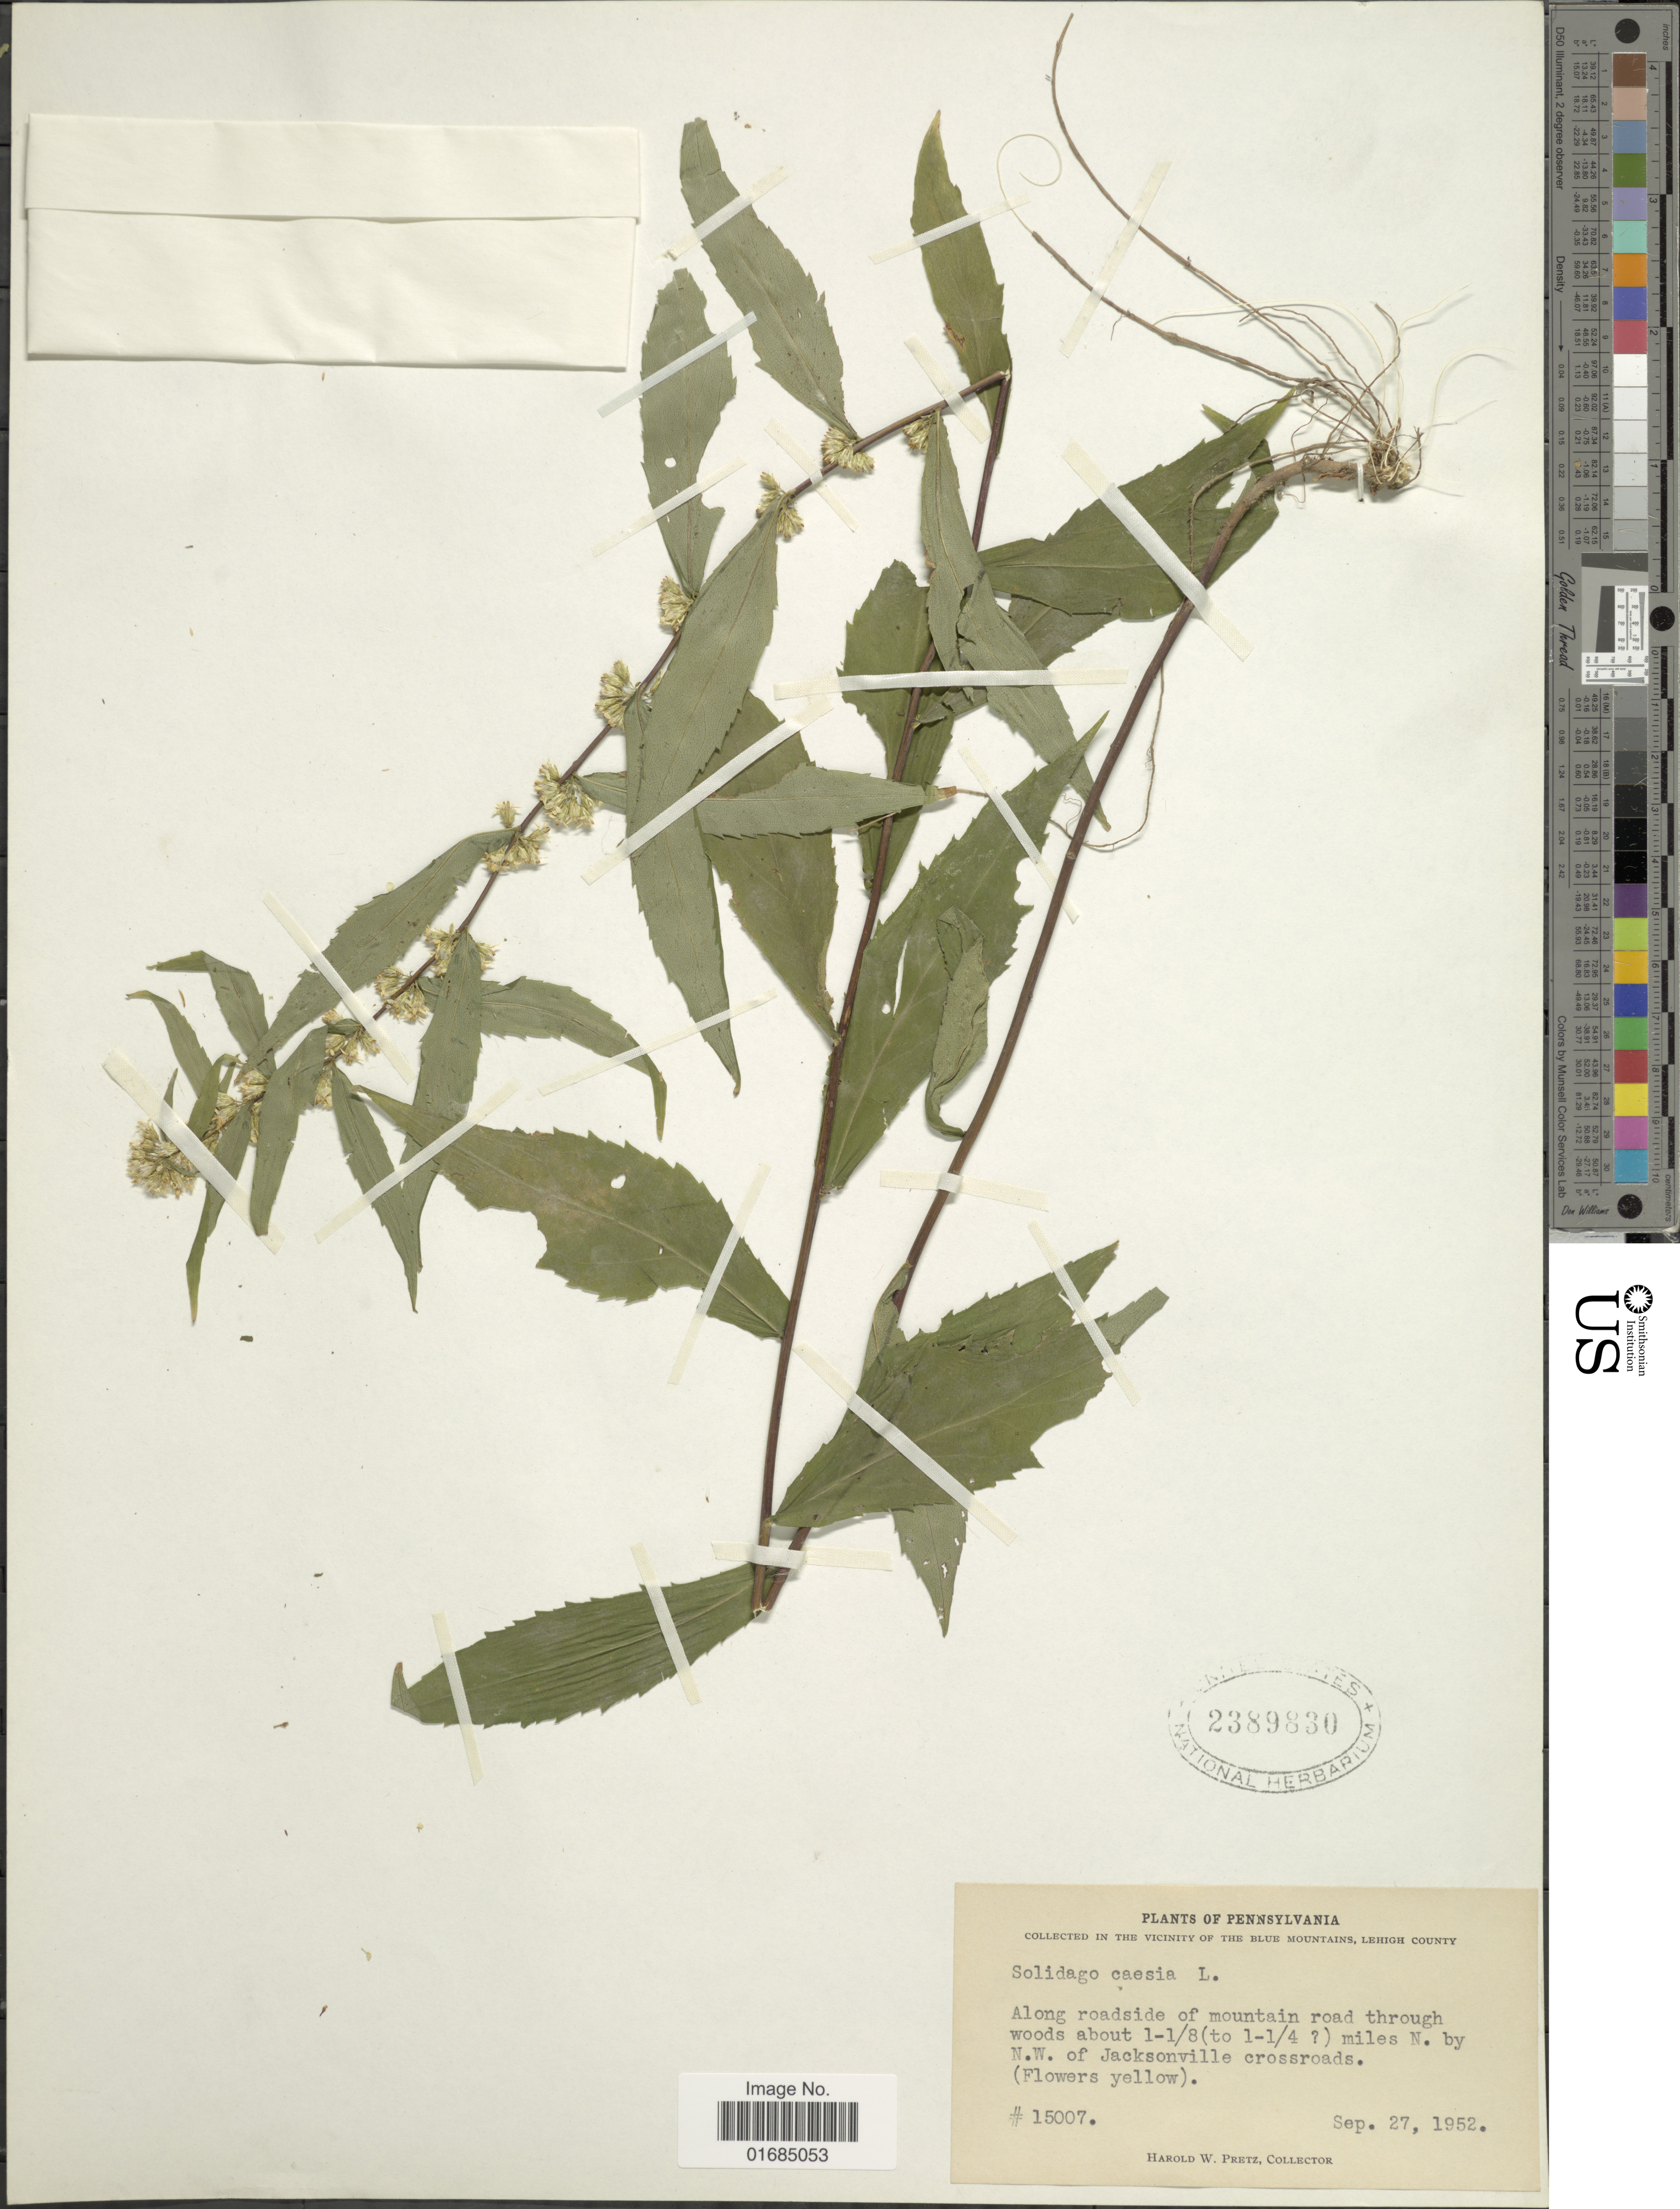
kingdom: Plantae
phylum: Tracheophyta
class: Magnoliopsida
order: Asterales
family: Asteraceae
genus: Solidago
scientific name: Solidago caesia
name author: L.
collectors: H. W. Pretz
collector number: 15007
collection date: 1952-09-27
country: United States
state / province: Pennsylvania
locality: Vicinity of the Blue Mountains, Lehigh County. Along roadside of mountain road through woods about 1-1/8(to 1-1/4 ) miles N. by N.W. of Jacksonville crossroads.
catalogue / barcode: US 2389830